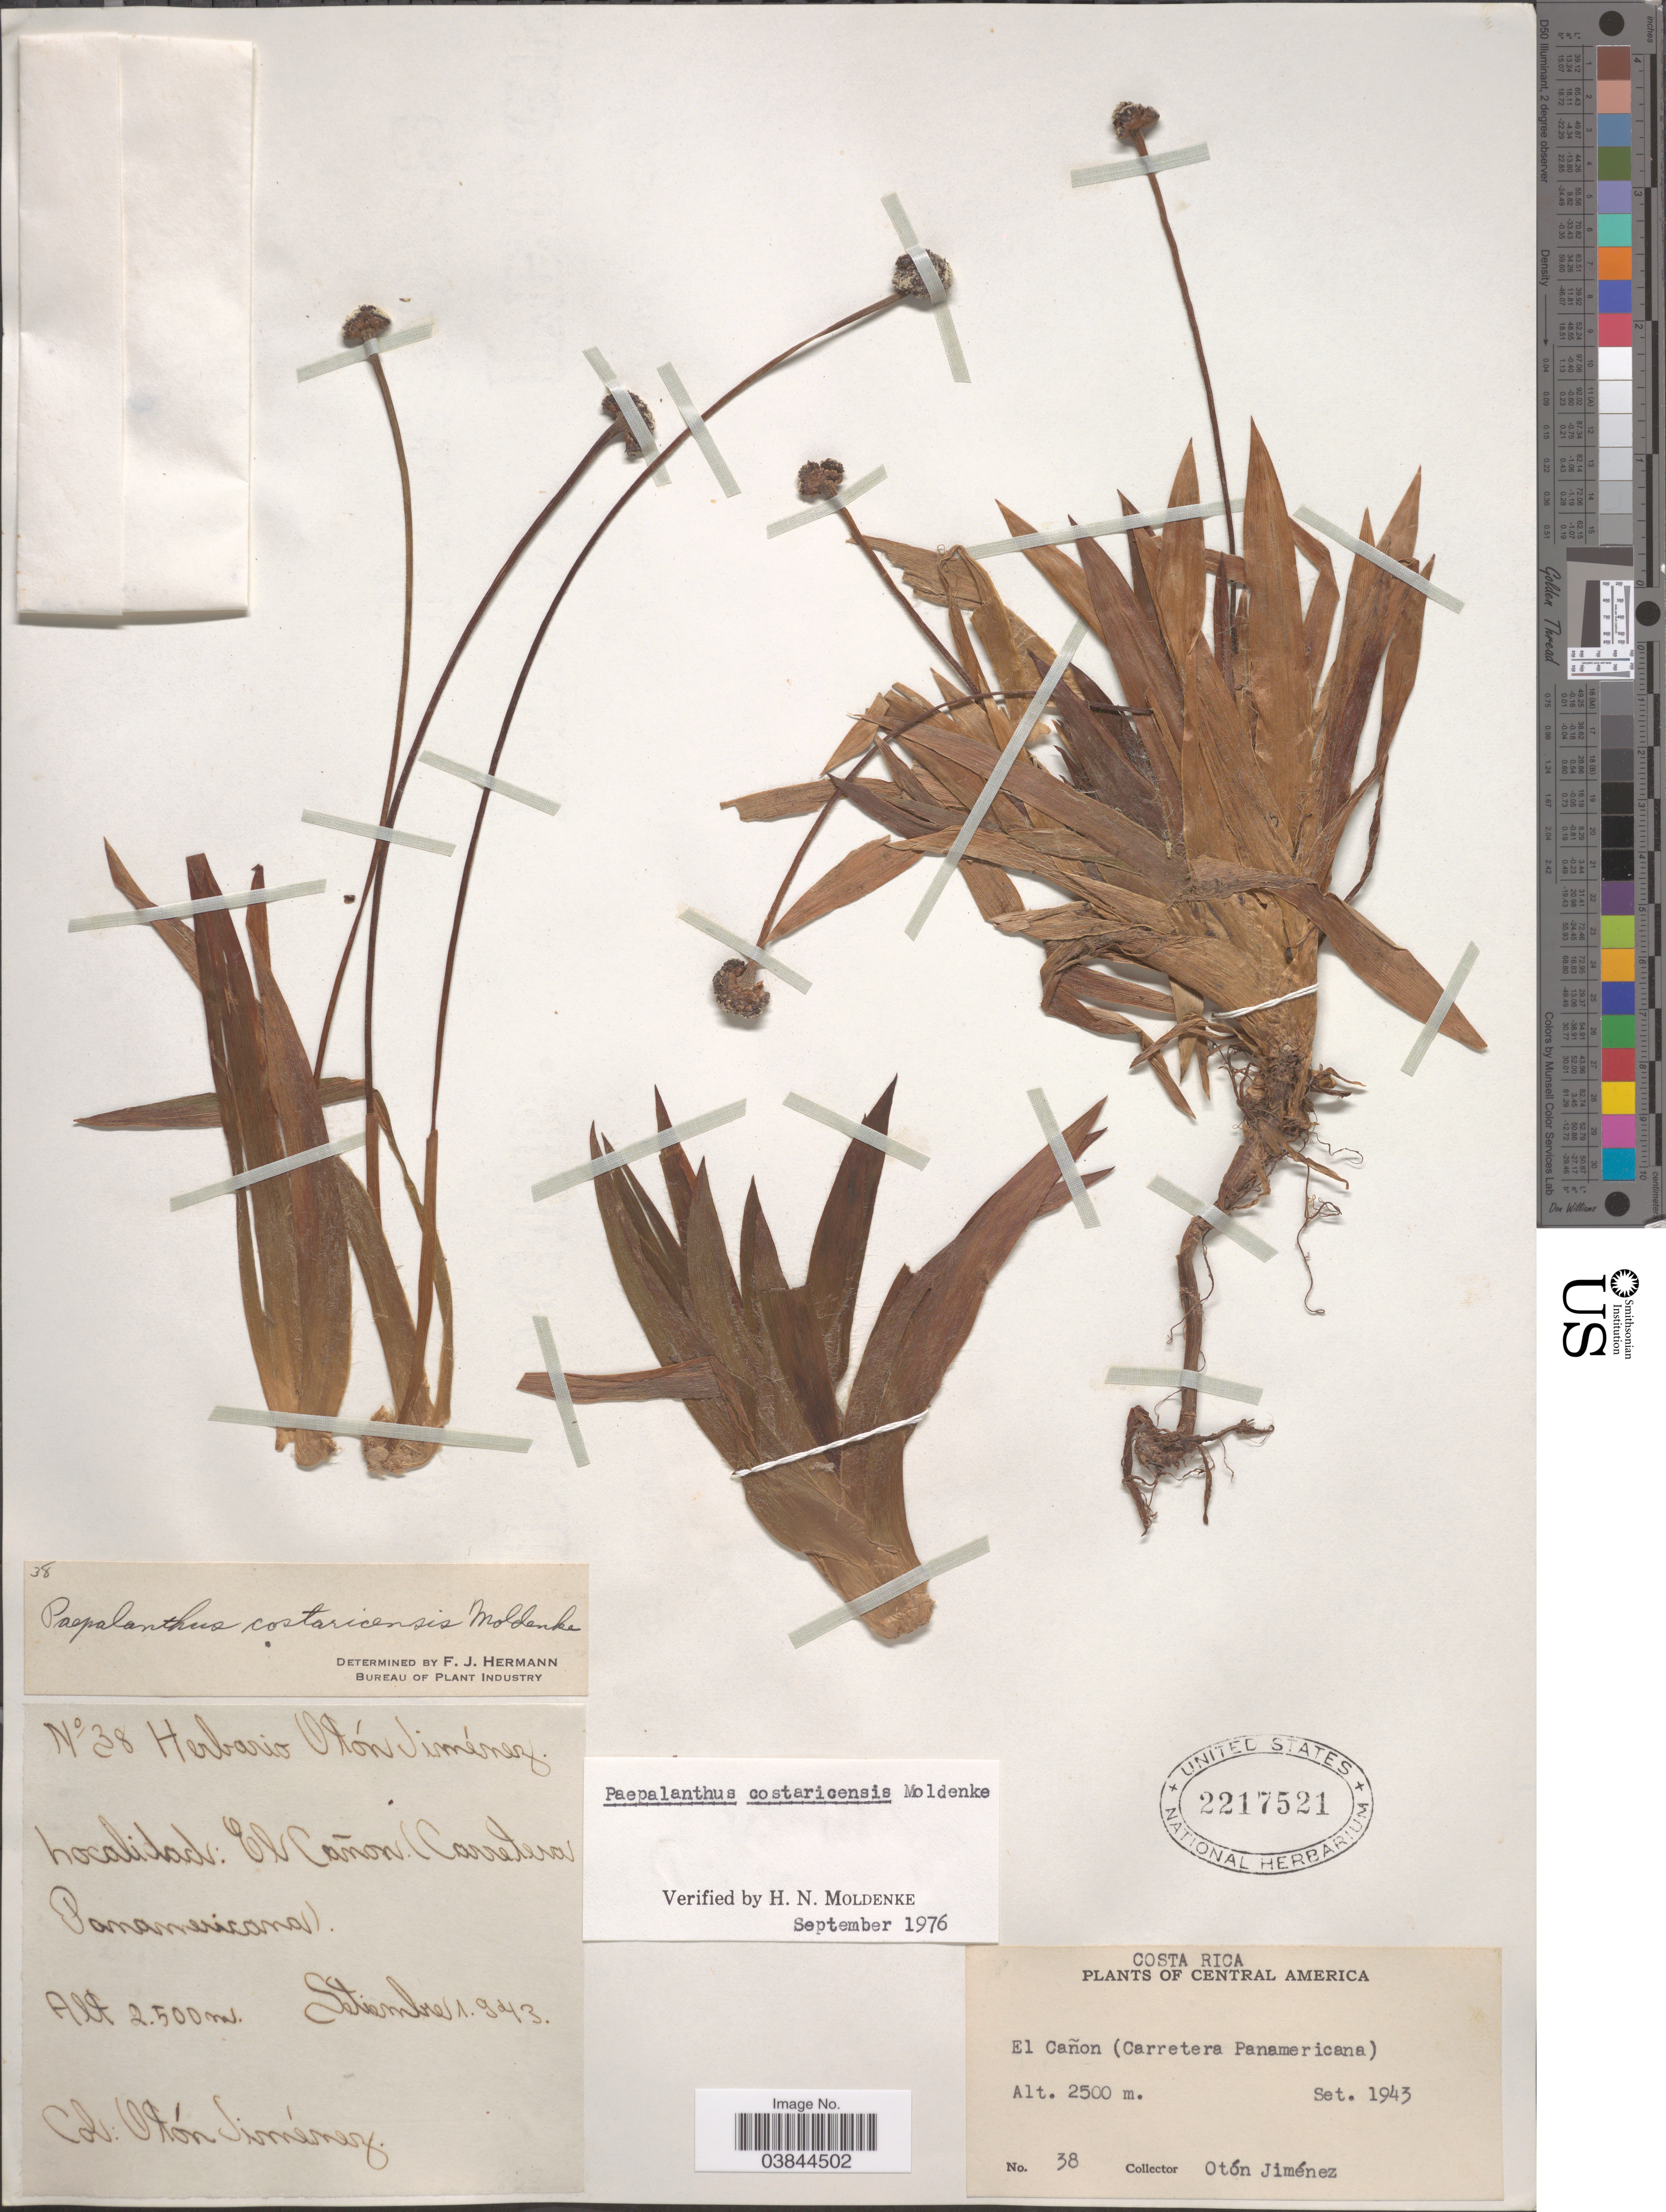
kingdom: Plantae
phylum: Tracheophyta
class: Liliopsida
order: Poales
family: Eriocaulaceae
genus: Paepalanthus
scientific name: Paepalanthus costaricensis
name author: Moldenke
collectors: O. Jimenez L.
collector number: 38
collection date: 1943-09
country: Costa Rica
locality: El Cañon (Carretera Panamericana).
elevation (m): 2500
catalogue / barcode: US 2217521